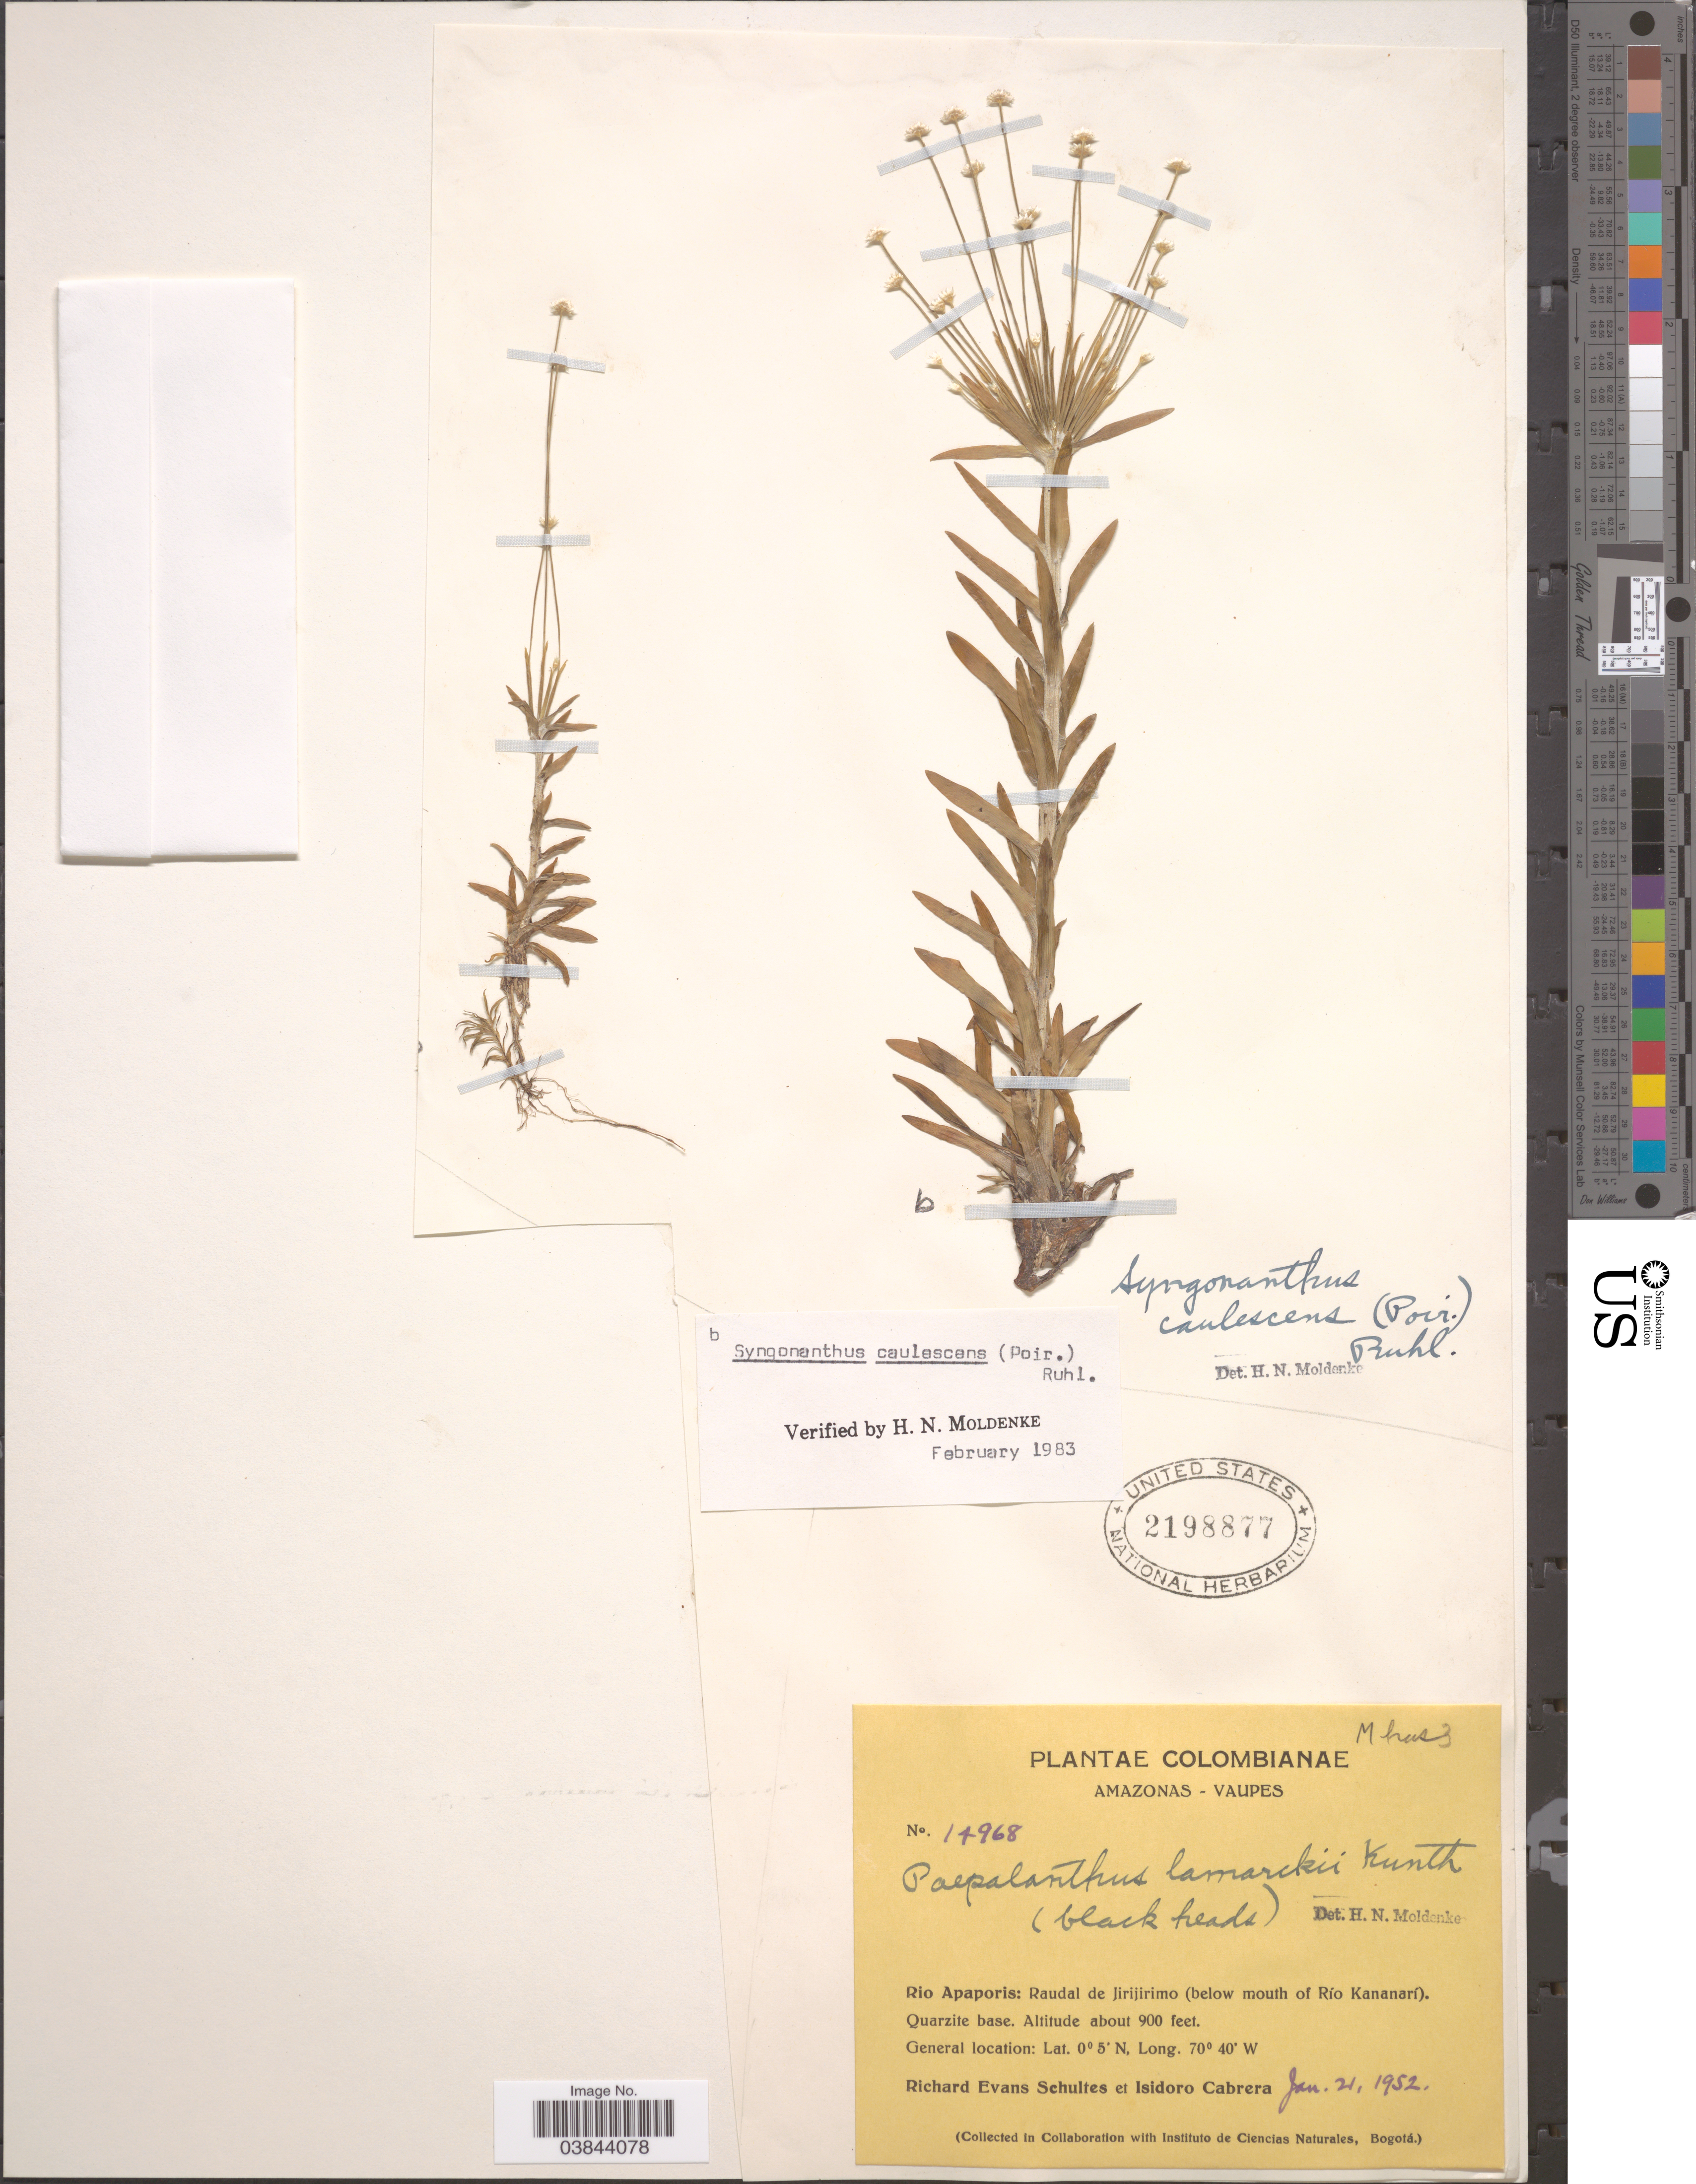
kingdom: Plantae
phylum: Tracheophyta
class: Liliopsida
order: Poales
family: Eriocaulaceae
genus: Syngonanthus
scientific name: Syngonanthus caulescens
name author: (Poir.) Ruhland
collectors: R. E. Schultes & I. Cabrera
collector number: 14968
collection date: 1952-01-21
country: Colombia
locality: Amazonas-Vaupes. Rio Apaporis: Raudal de Jirijirimo (below mouth of Río Kananarí).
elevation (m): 274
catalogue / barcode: US 2198877